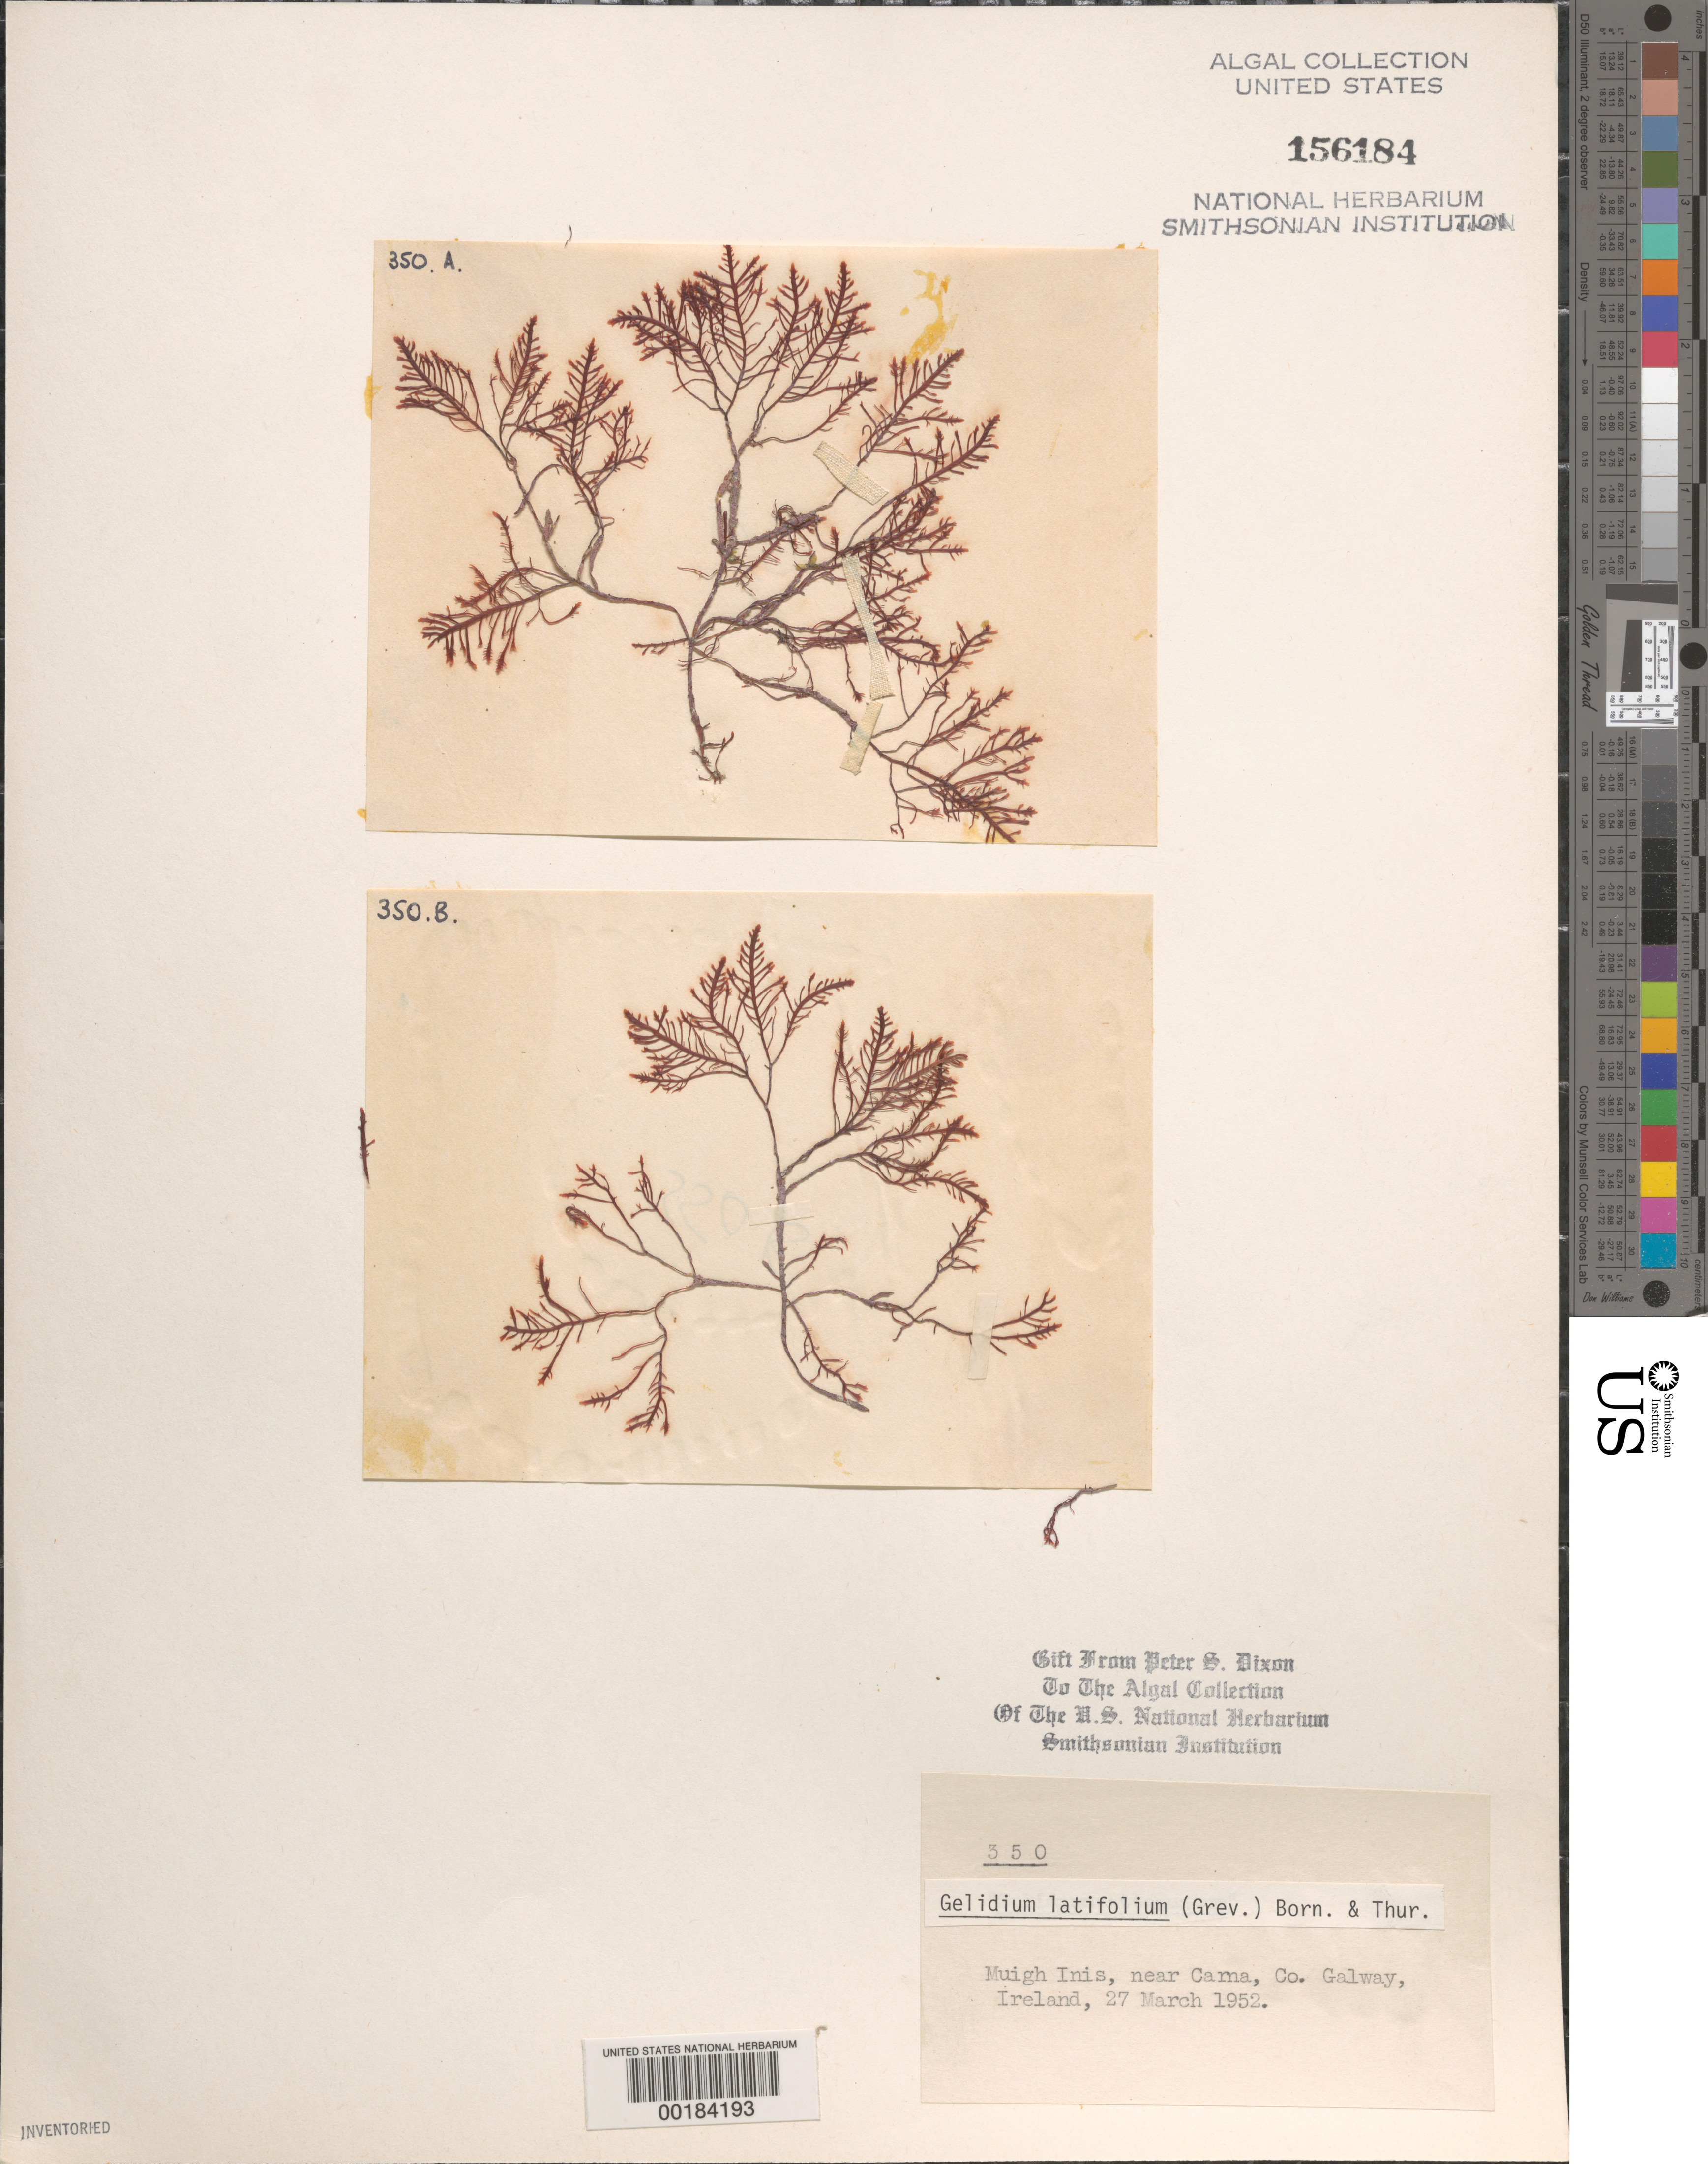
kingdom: Plantae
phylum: Rhodophyta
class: Florideophyceae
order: Gelidiales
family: Gelidiaceae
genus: Gelidium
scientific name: Gelidium spinosum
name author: (S.G. Gmel.) P.C. Silva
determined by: Algae name updating Project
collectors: P. S. Dixon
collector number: PSD 350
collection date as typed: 27 Mar 1952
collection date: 1952-03-27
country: Ireland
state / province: Connaught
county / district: Galway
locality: Muigh Inis, near Carna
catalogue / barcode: US 156184